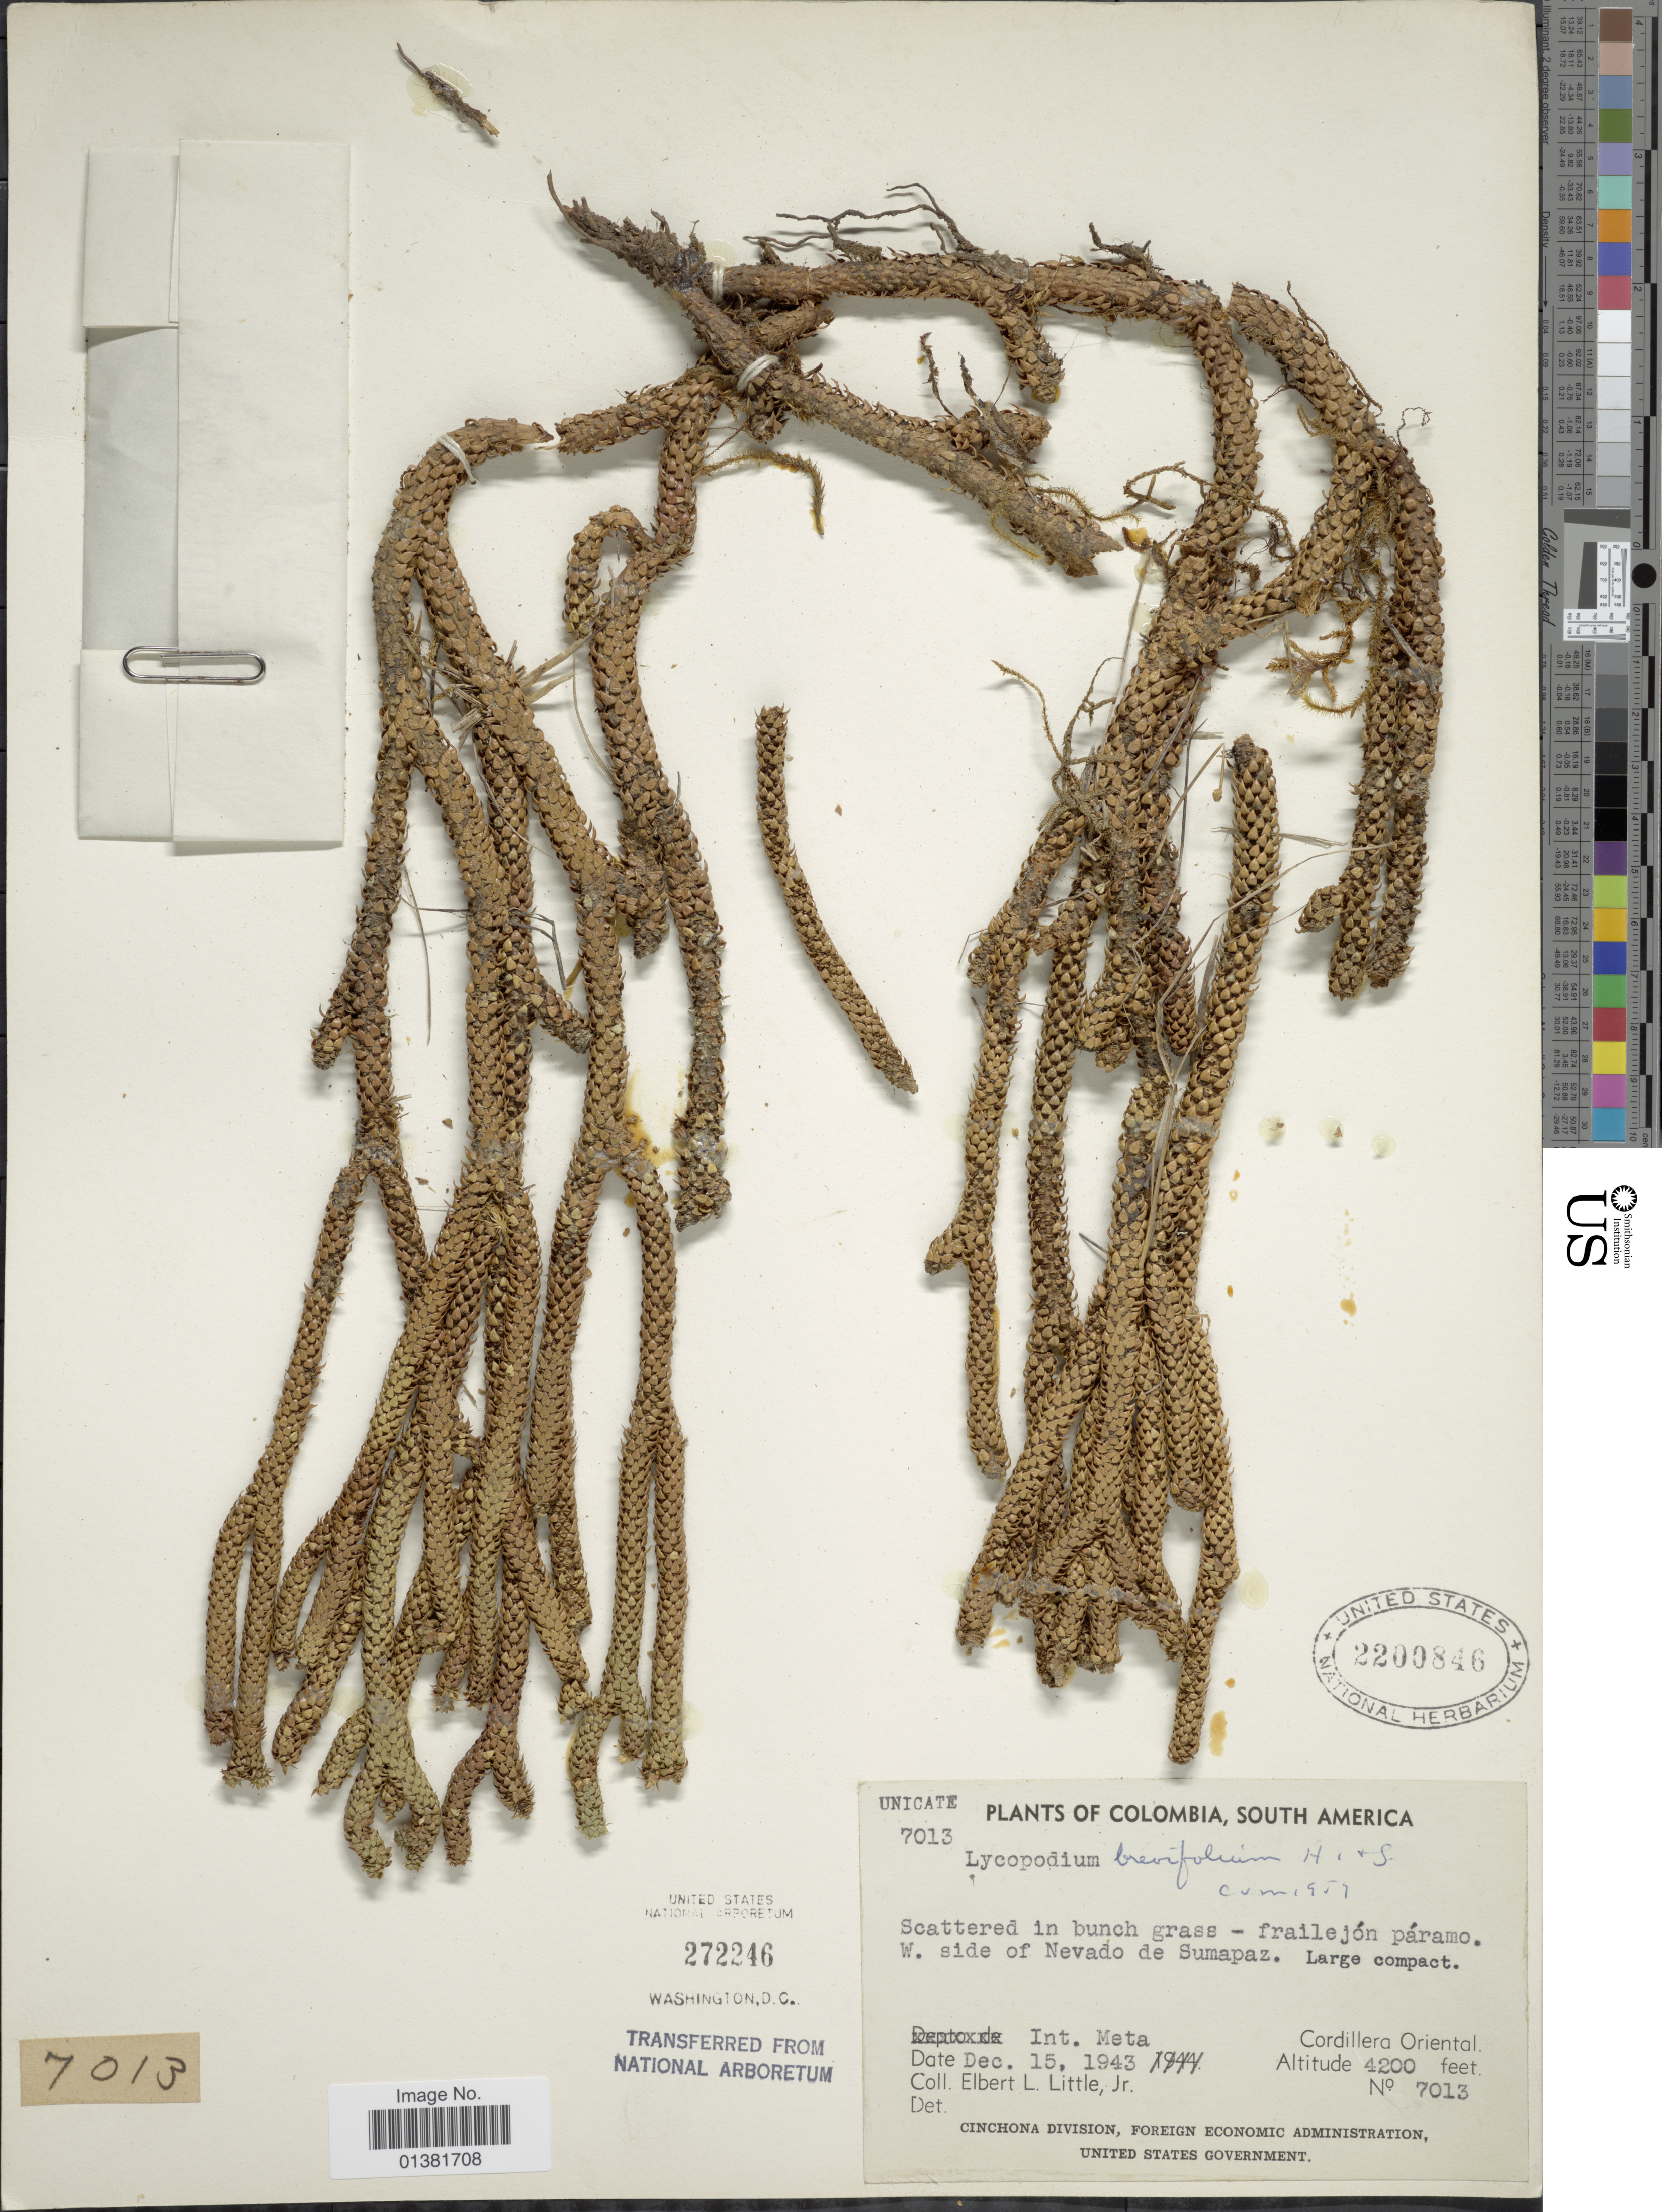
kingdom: Plantae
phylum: Tracheophyta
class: Lycopodiopsida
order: Lycopodiales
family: Lycopodiaceae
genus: Phlegmariurus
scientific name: Phlegmariurus brevifolius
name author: (Grev. & Hook.) B. Øllg.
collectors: E. L. Little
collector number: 7013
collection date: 1943-12-15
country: Colombia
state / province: Meta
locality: Scattered in bunch grass - frailejón páramo. W. side of Nevado de Sumapaz, Int. Meta, Cordillera Oriental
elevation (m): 1280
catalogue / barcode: US 2200846